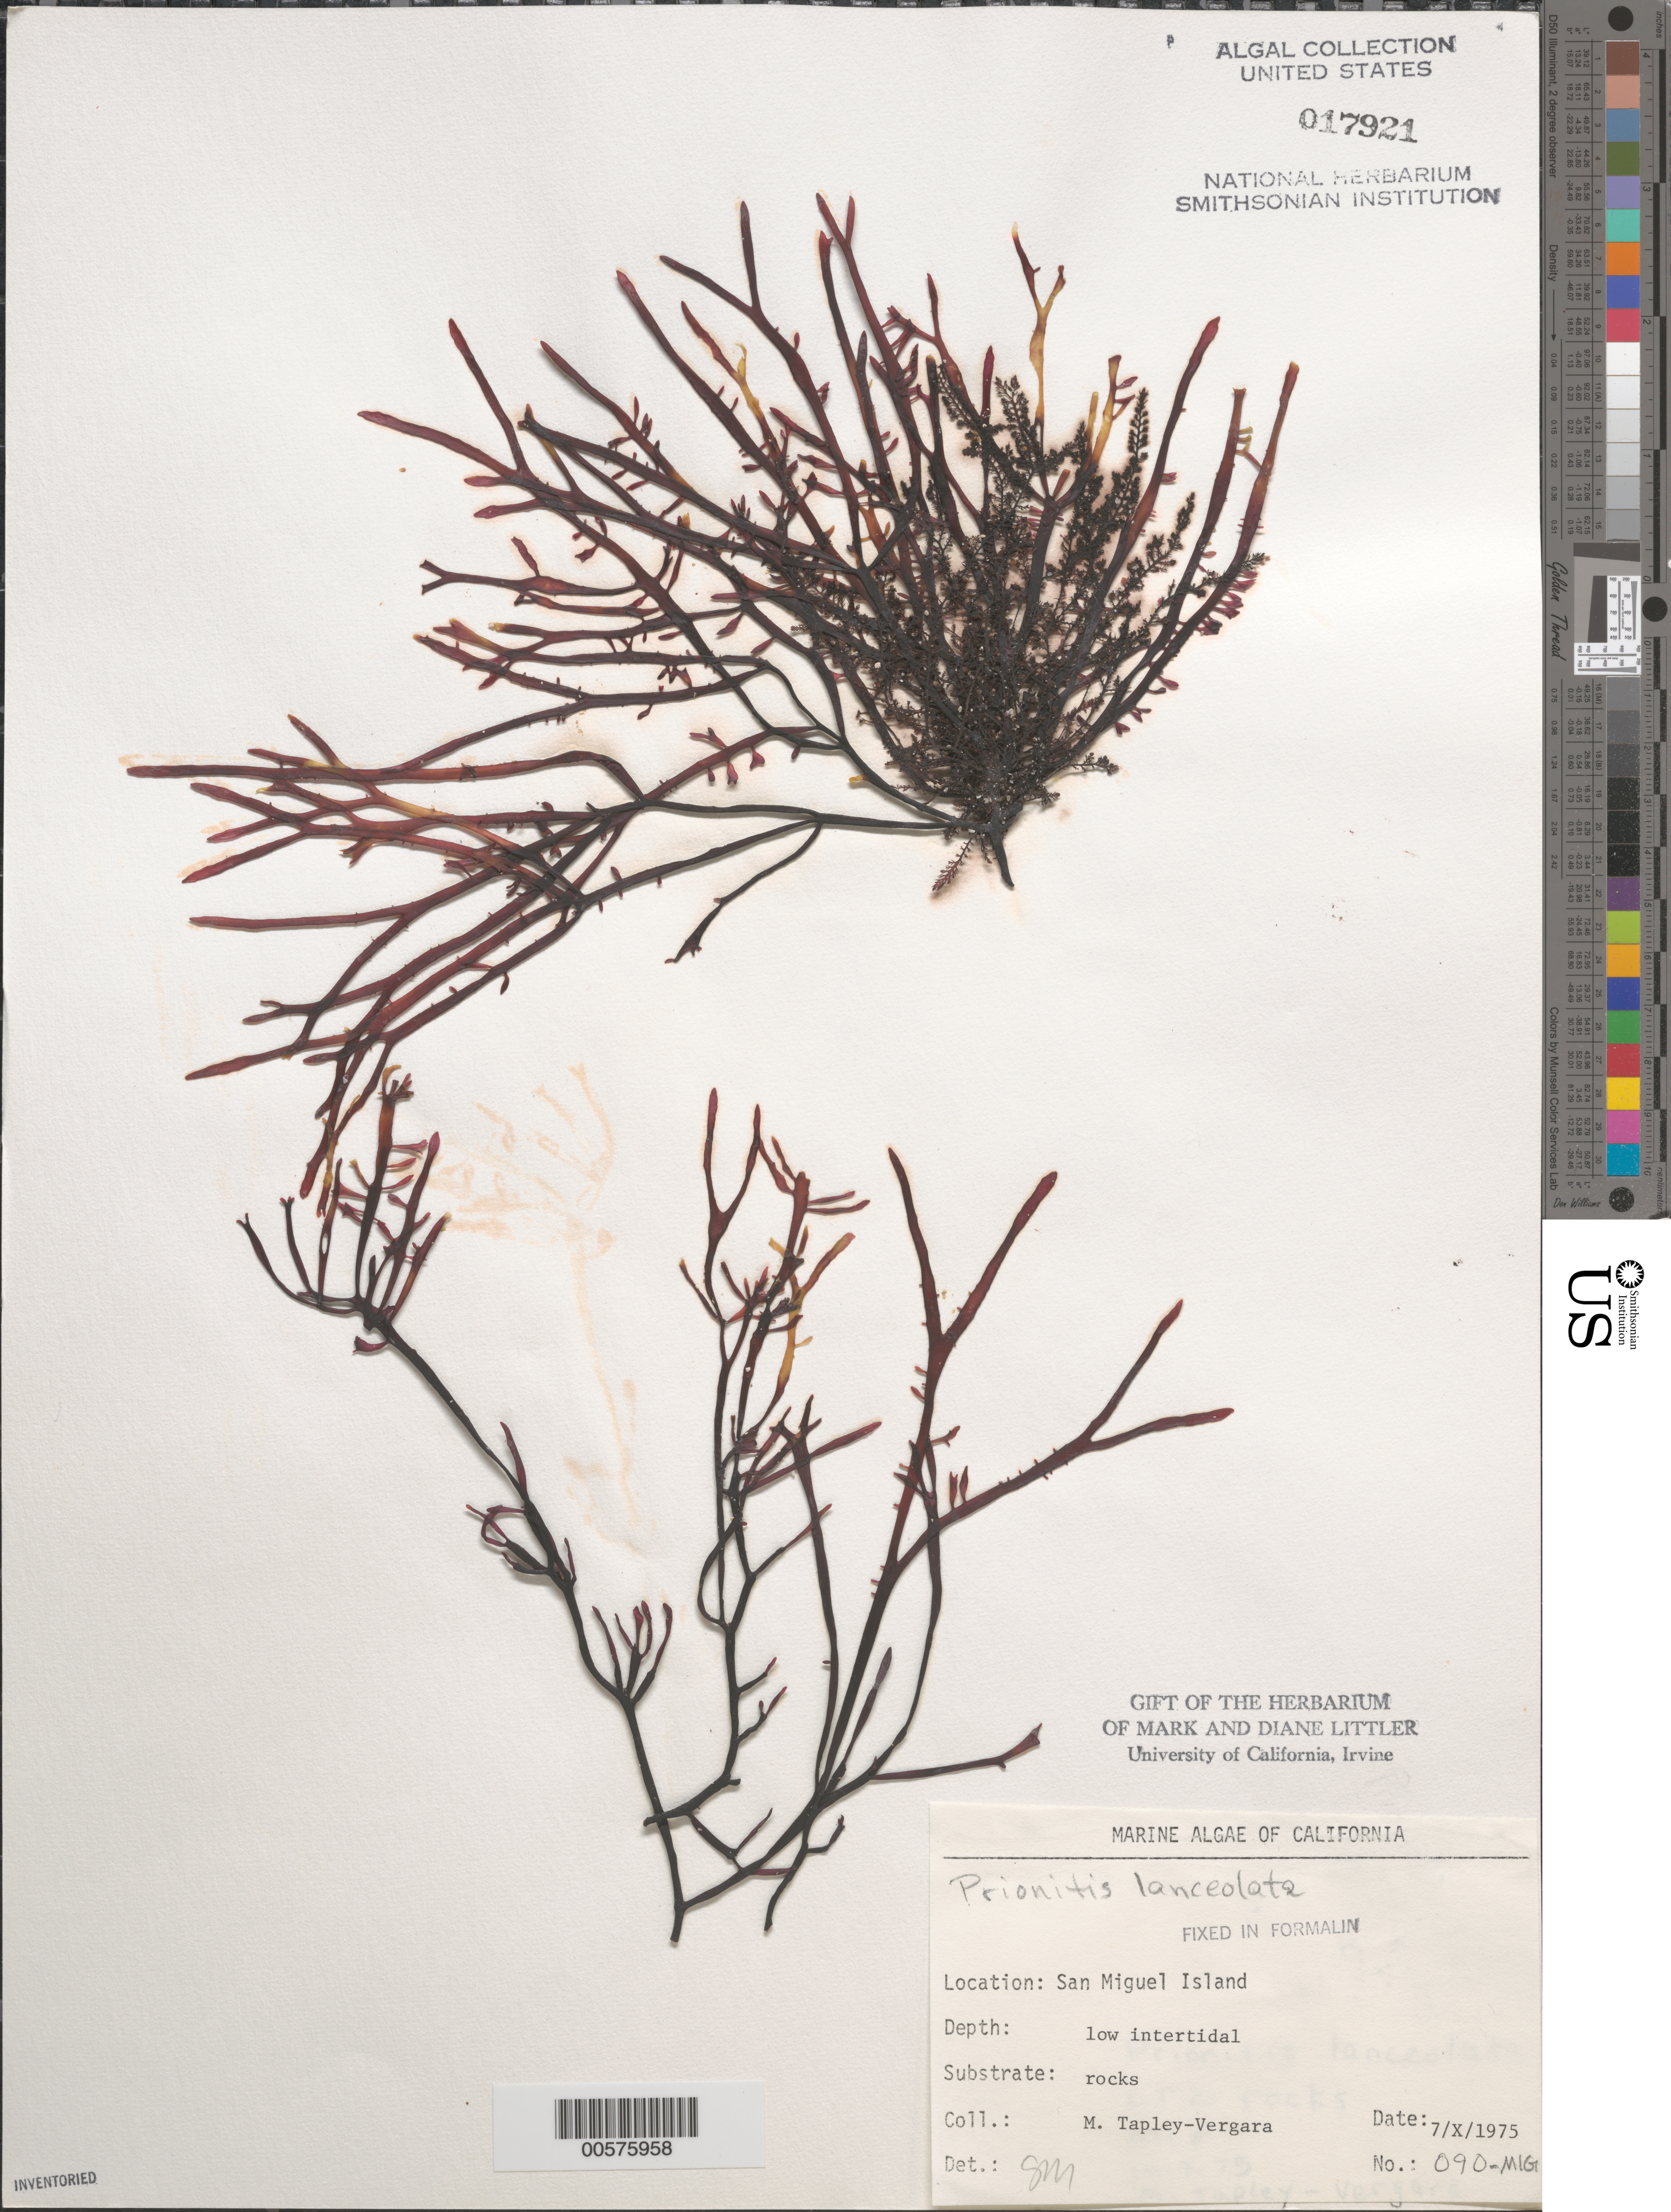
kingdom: Plantae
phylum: Rhodophyta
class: Florideophyceae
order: Cryptonemiales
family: Cryptonemiaceae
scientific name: Prionitis lanceolata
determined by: Murray, S. N.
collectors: M. Tapley-Vergara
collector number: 090-MIG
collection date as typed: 07 Oct 1975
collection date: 1975-10-07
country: United States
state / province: California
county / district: Santa Barbara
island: San Miguel Island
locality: Cuyler Harbor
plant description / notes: BLM-SOCALBIGHT Rocky Intertidal Survey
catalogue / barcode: US 17921